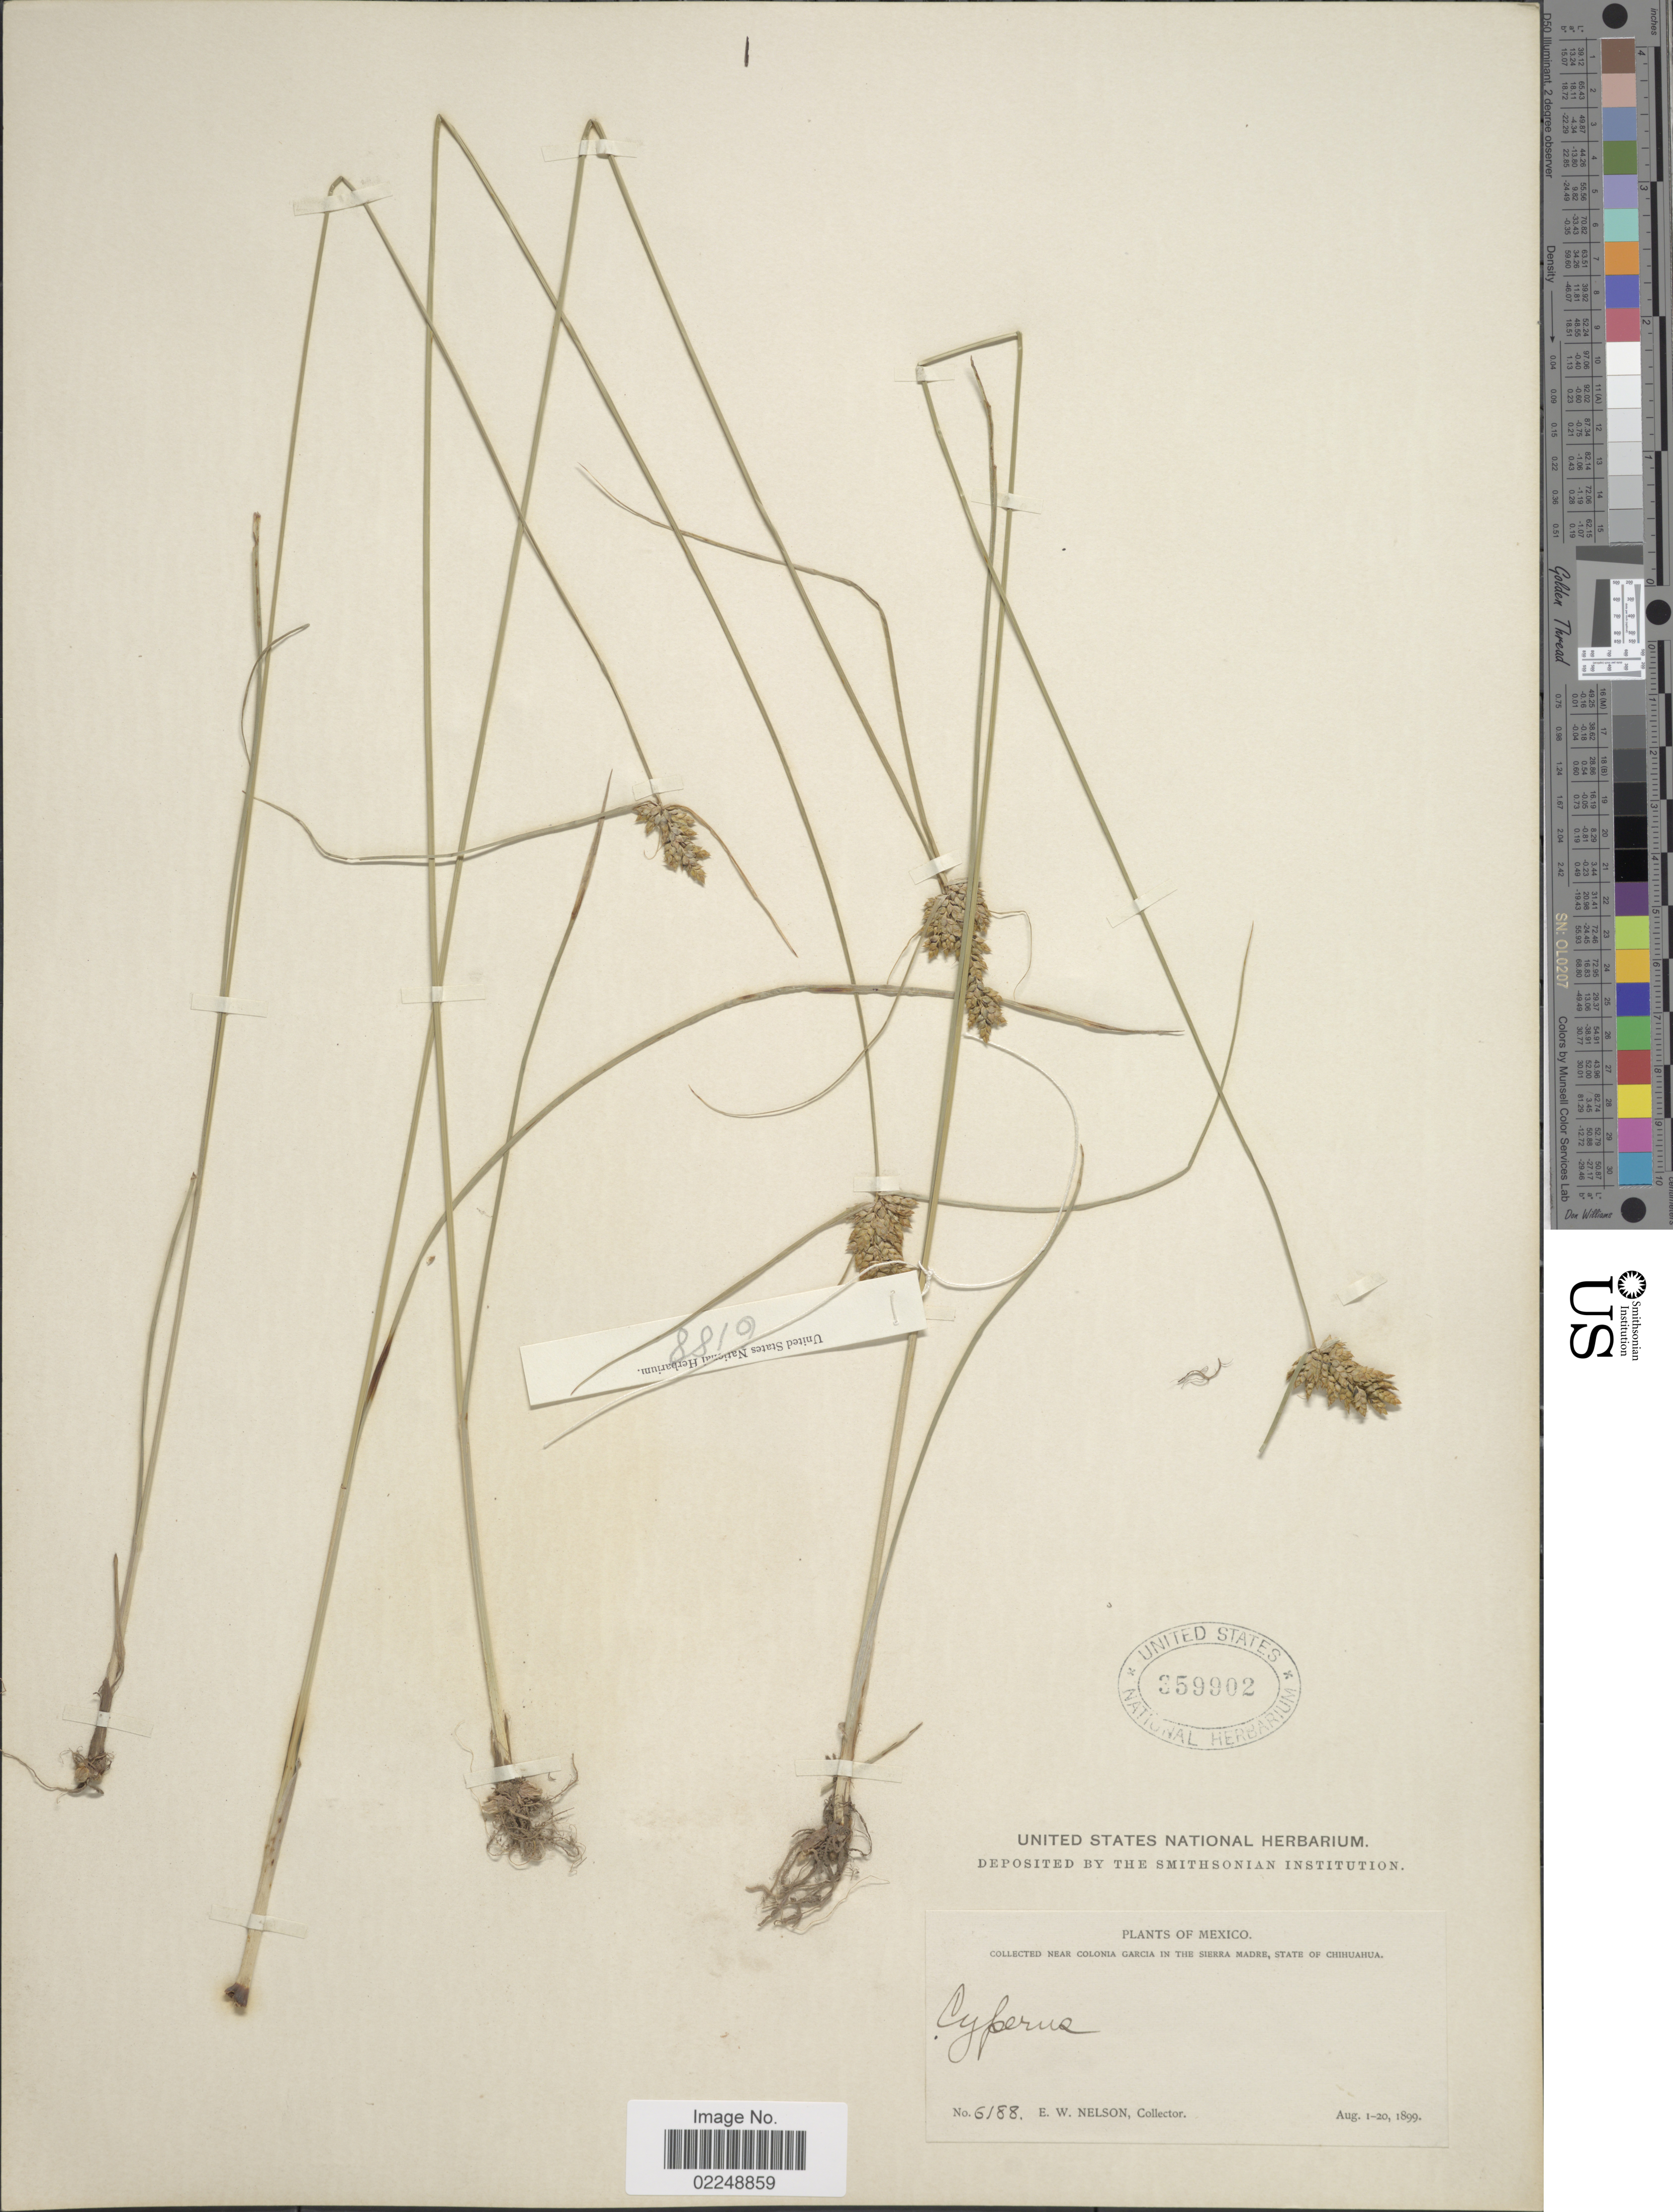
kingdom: Plantae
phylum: Tracheophyta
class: Liliopsida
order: Poales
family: Cyperaceae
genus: Cyperus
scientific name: Cyperus fendlerianus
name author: Boeckeler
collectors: E. W. Nelson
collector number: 6188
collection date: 1899-08-01/1899-08-20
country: Mexico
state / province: Chihuahua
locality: Near Colonia Garcia in the Sierra Madre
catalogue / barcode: US 359902